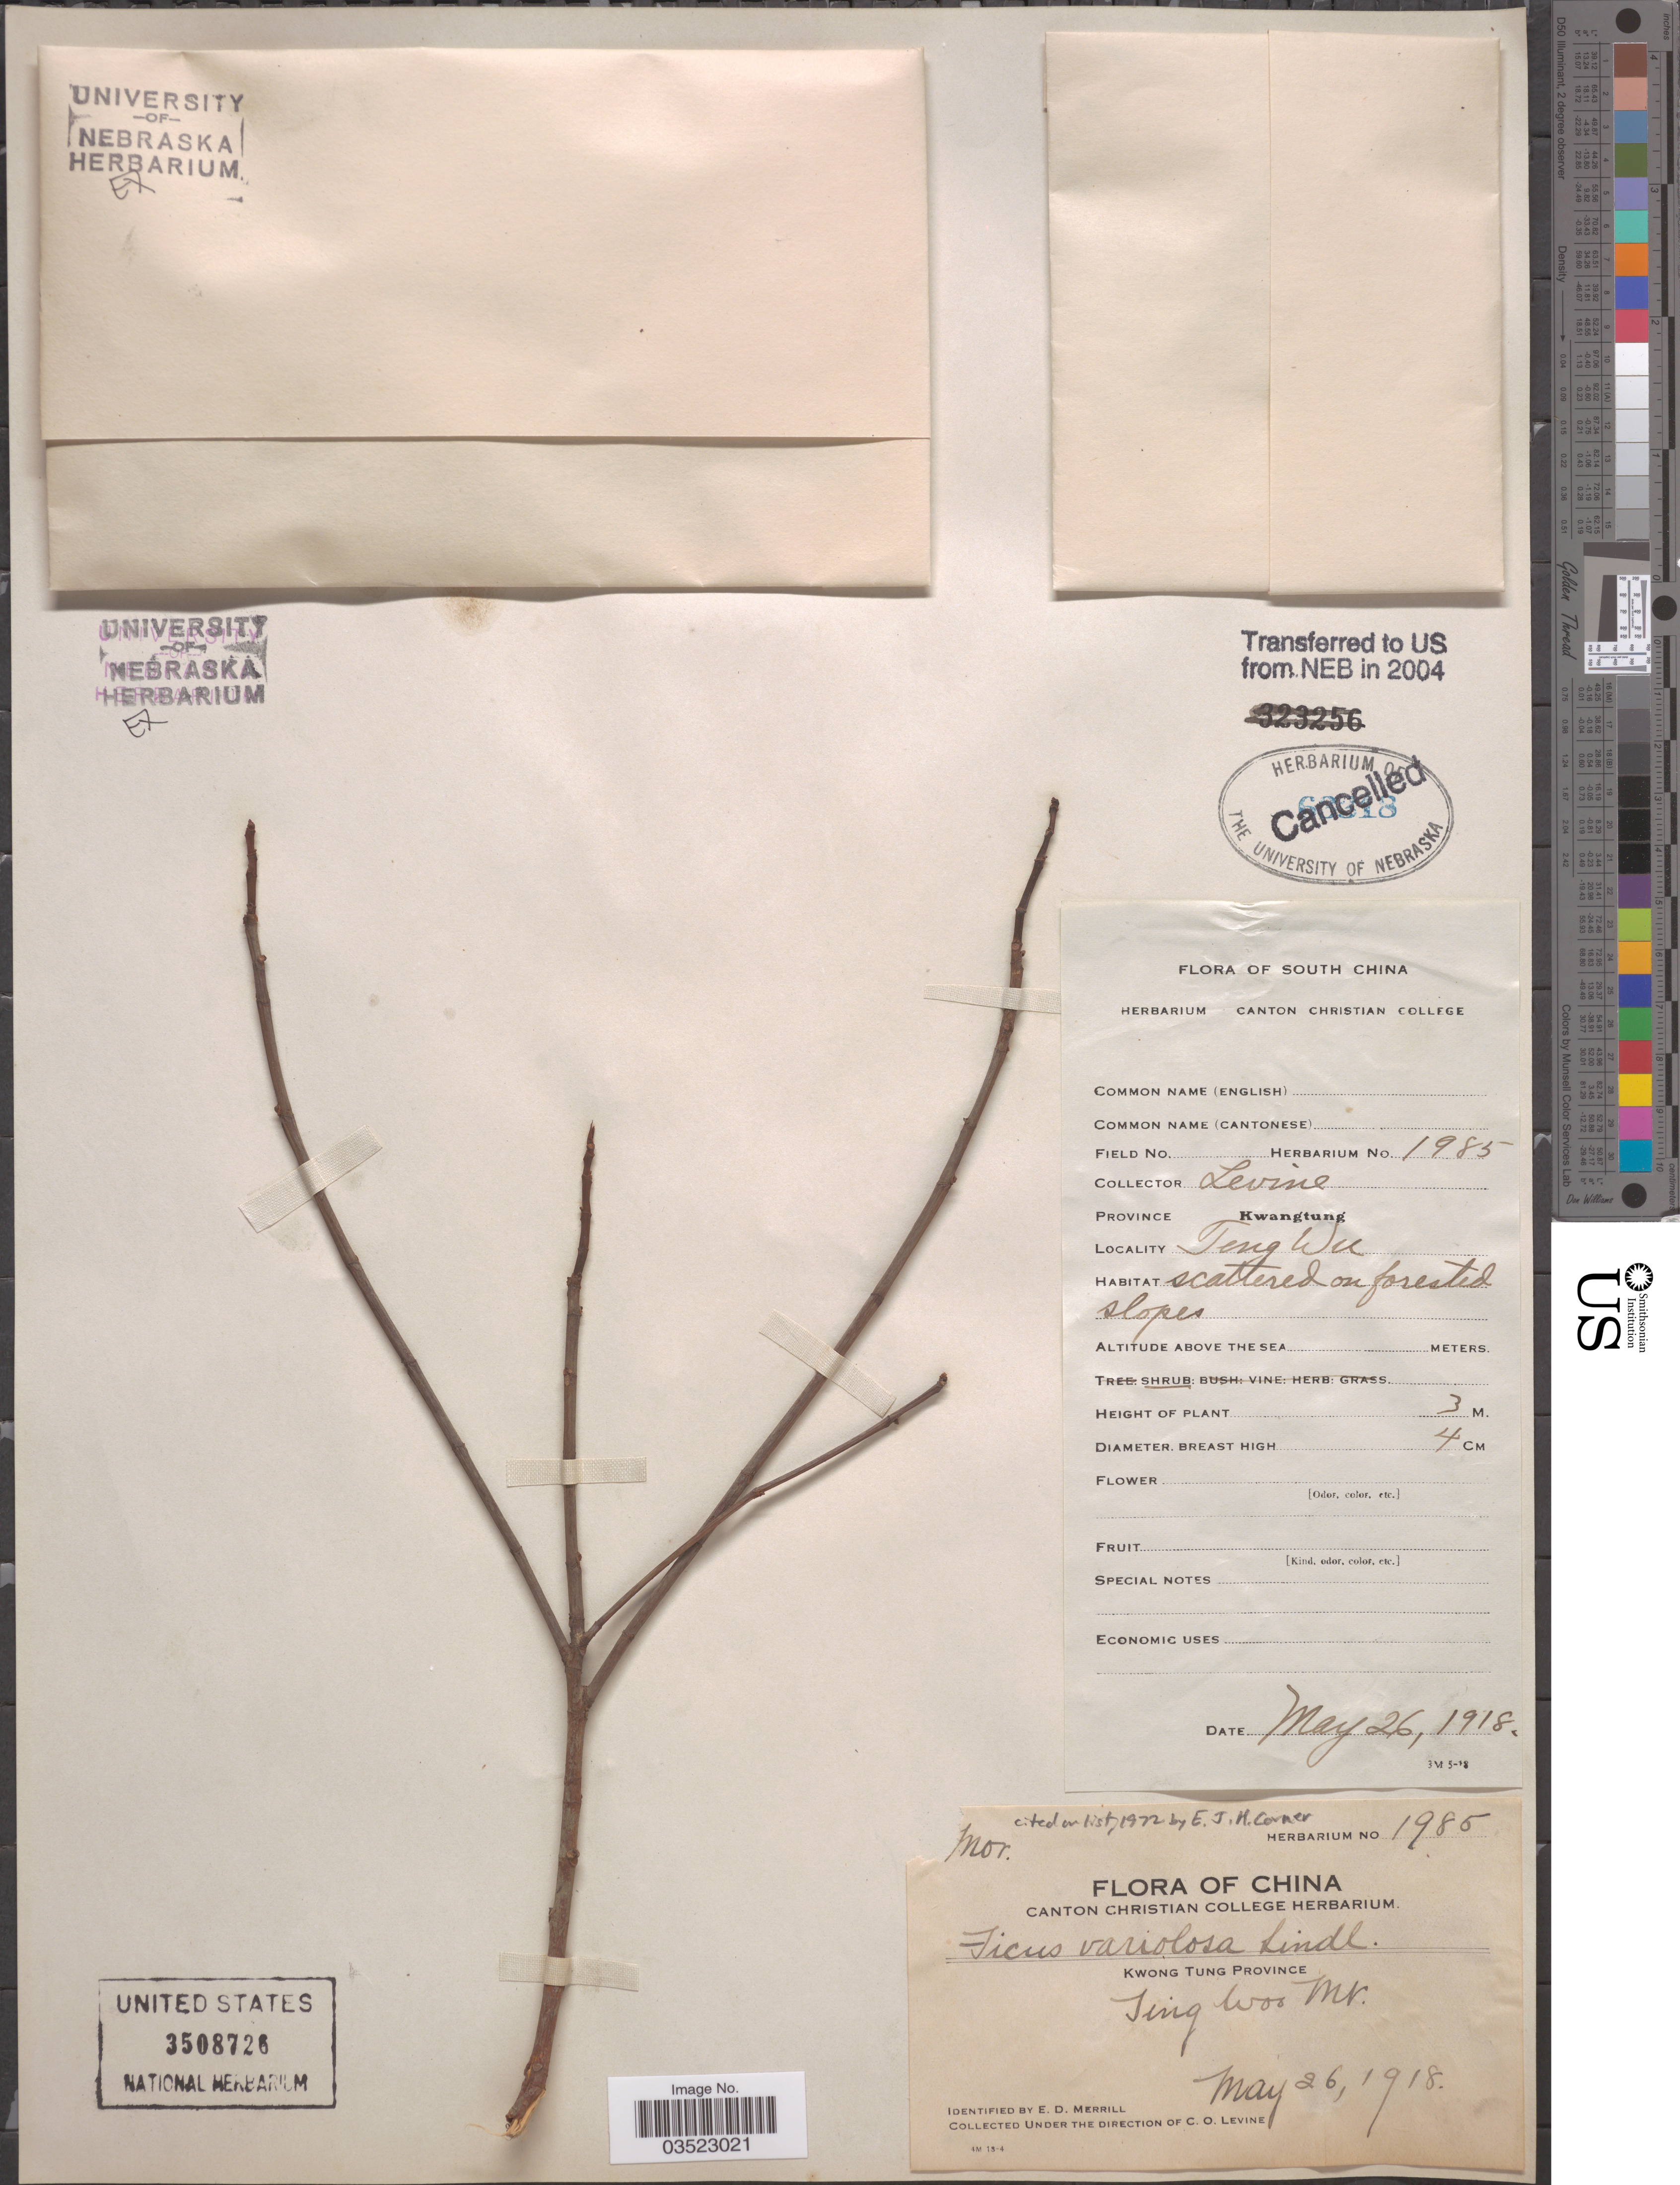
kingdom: Plantae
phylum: Tracheophyta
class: Magnoliopsida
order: Rosales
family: Moraceae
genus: Ficus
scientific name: Ficus variolosa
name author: Lindl. ex Benth.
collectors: C. O. Levine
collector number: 1985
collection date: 1918-05-26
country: China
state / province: Guangdong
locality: South China. Province Kwangtung. Teng Wu. Teng Woo Mt.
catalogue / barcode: US 3508726